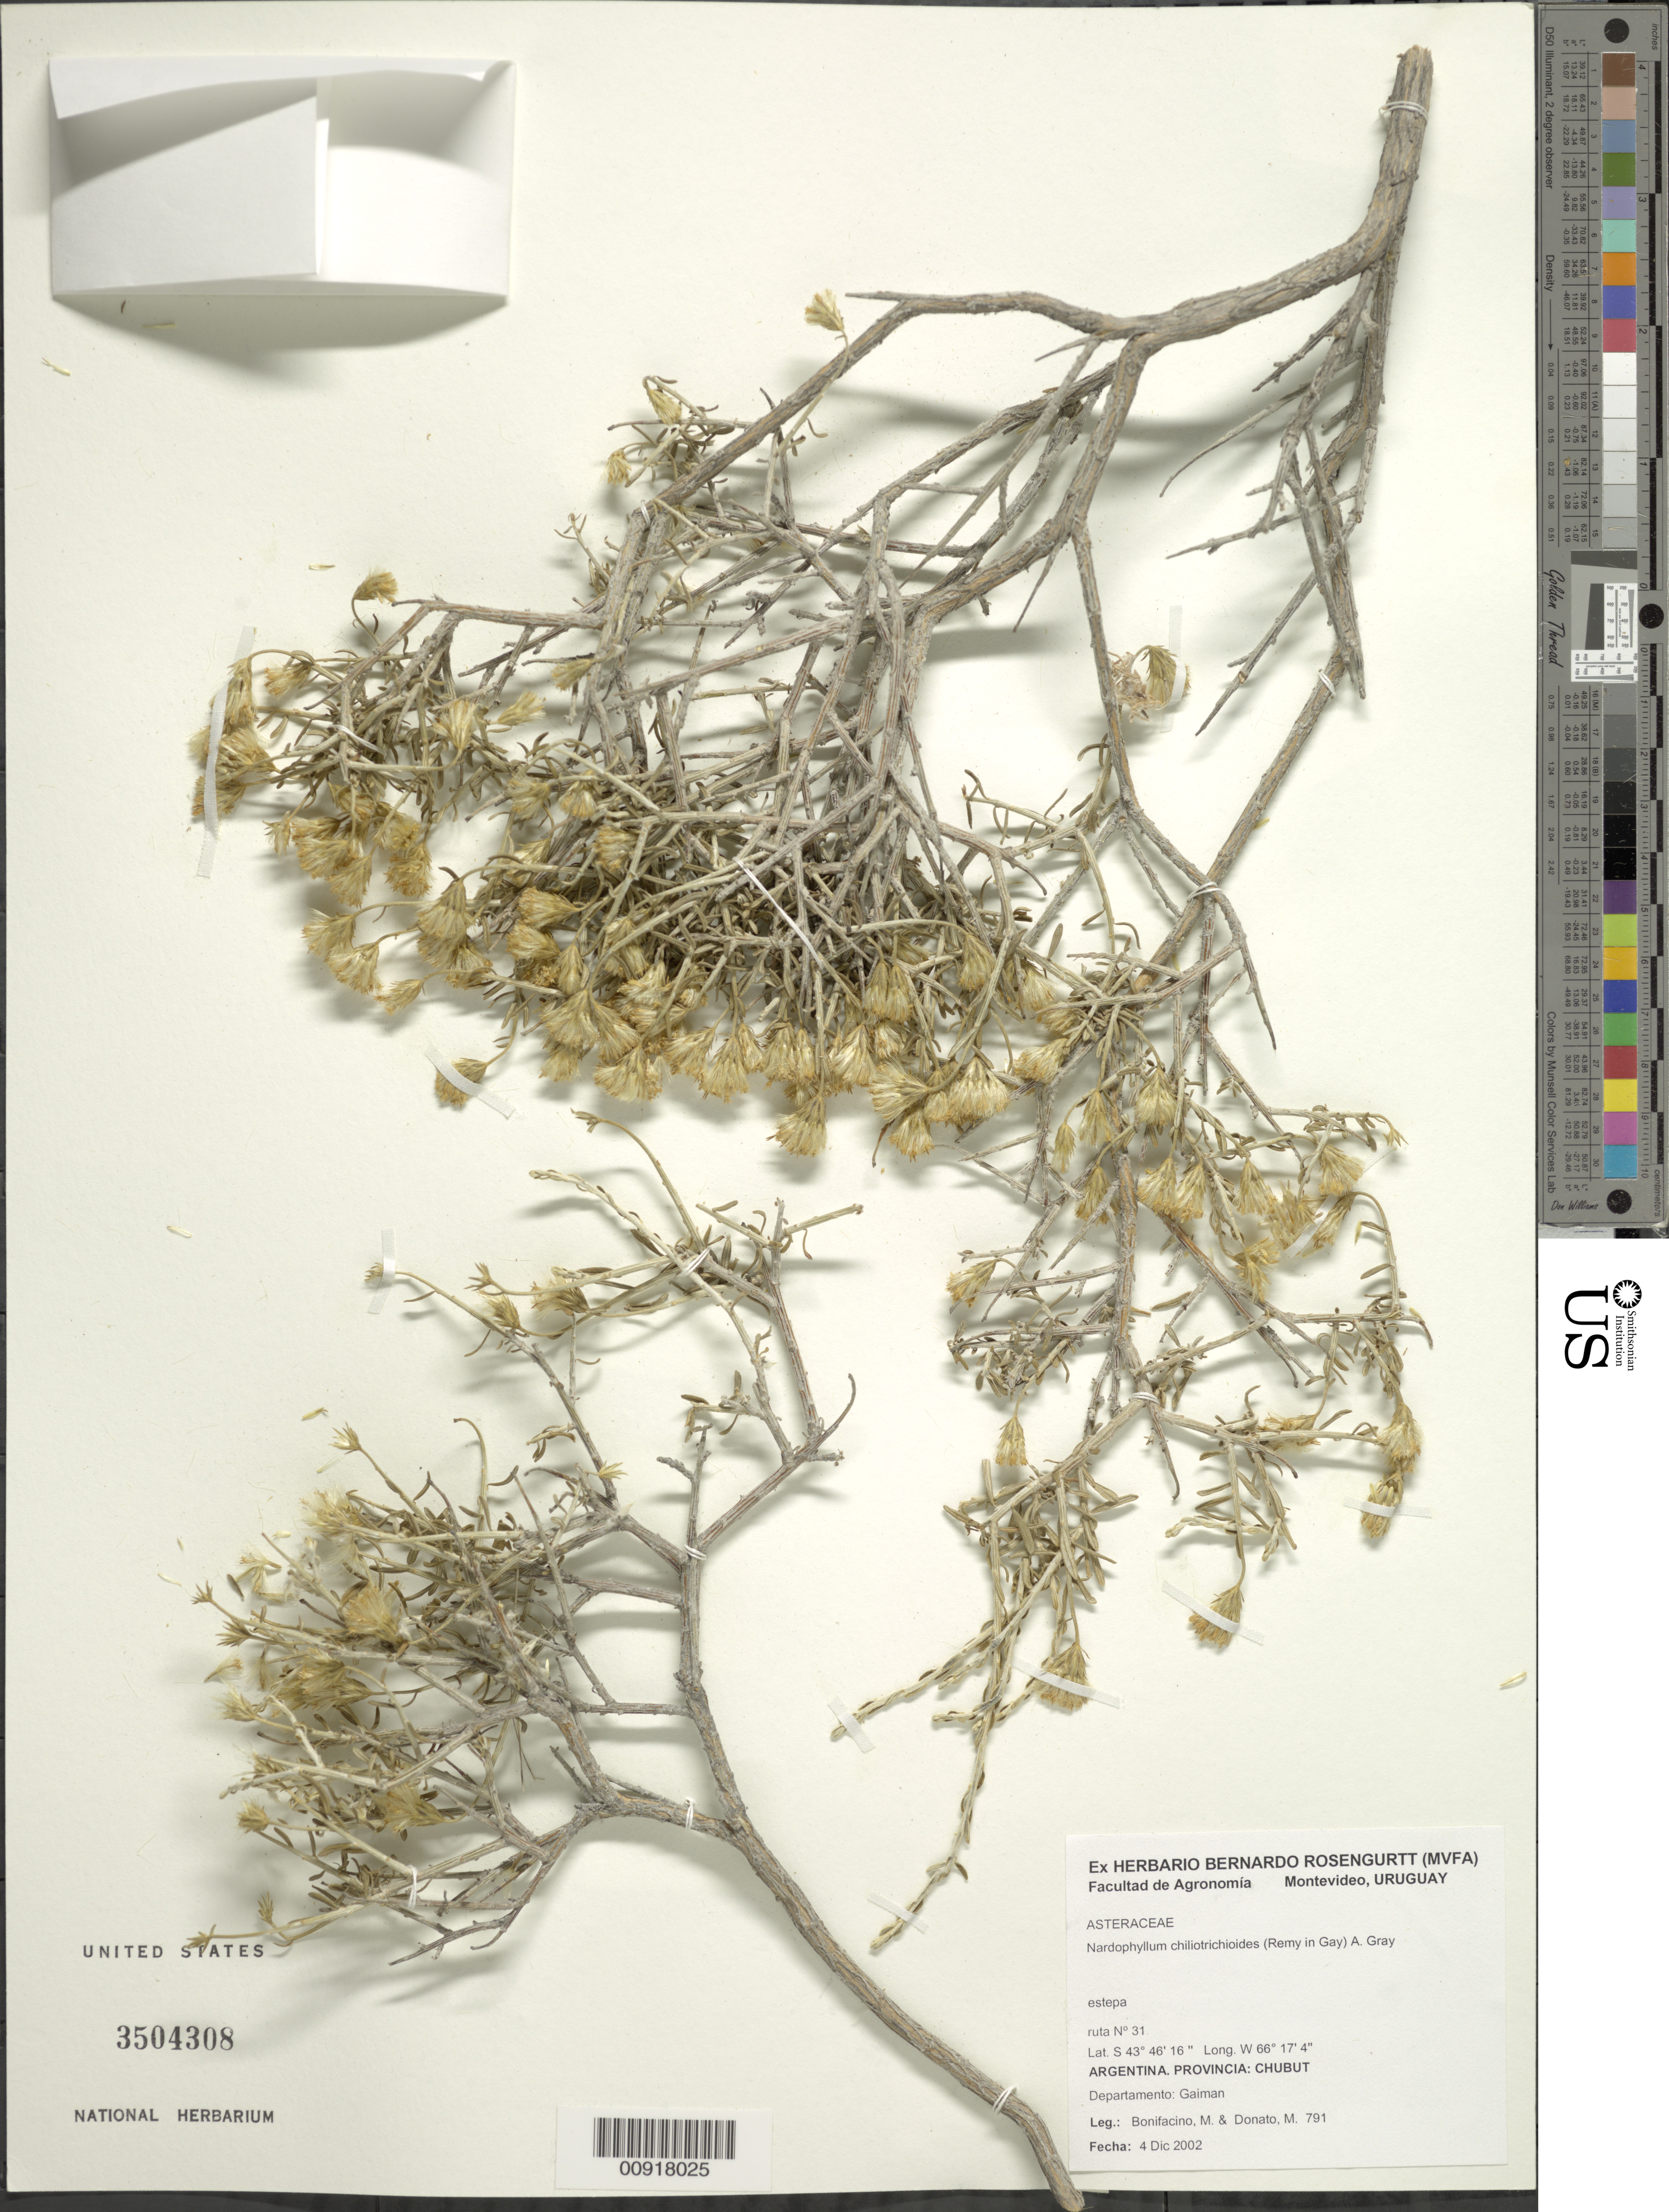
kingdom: Plantae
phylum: Tracheophyta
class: Magnoliopsida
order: Asterales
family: Asteraceae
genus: Ocyroe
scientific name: Ocyroe armata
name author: (Wedd.) Bonif.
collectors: M. Bonifacino & M. Donato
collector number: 0791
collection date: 2002-12-04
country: Argentina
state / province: Chubut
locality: Dpto. Gaiman, Ruta No. 31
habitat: Estepa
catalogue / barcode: US 3504308